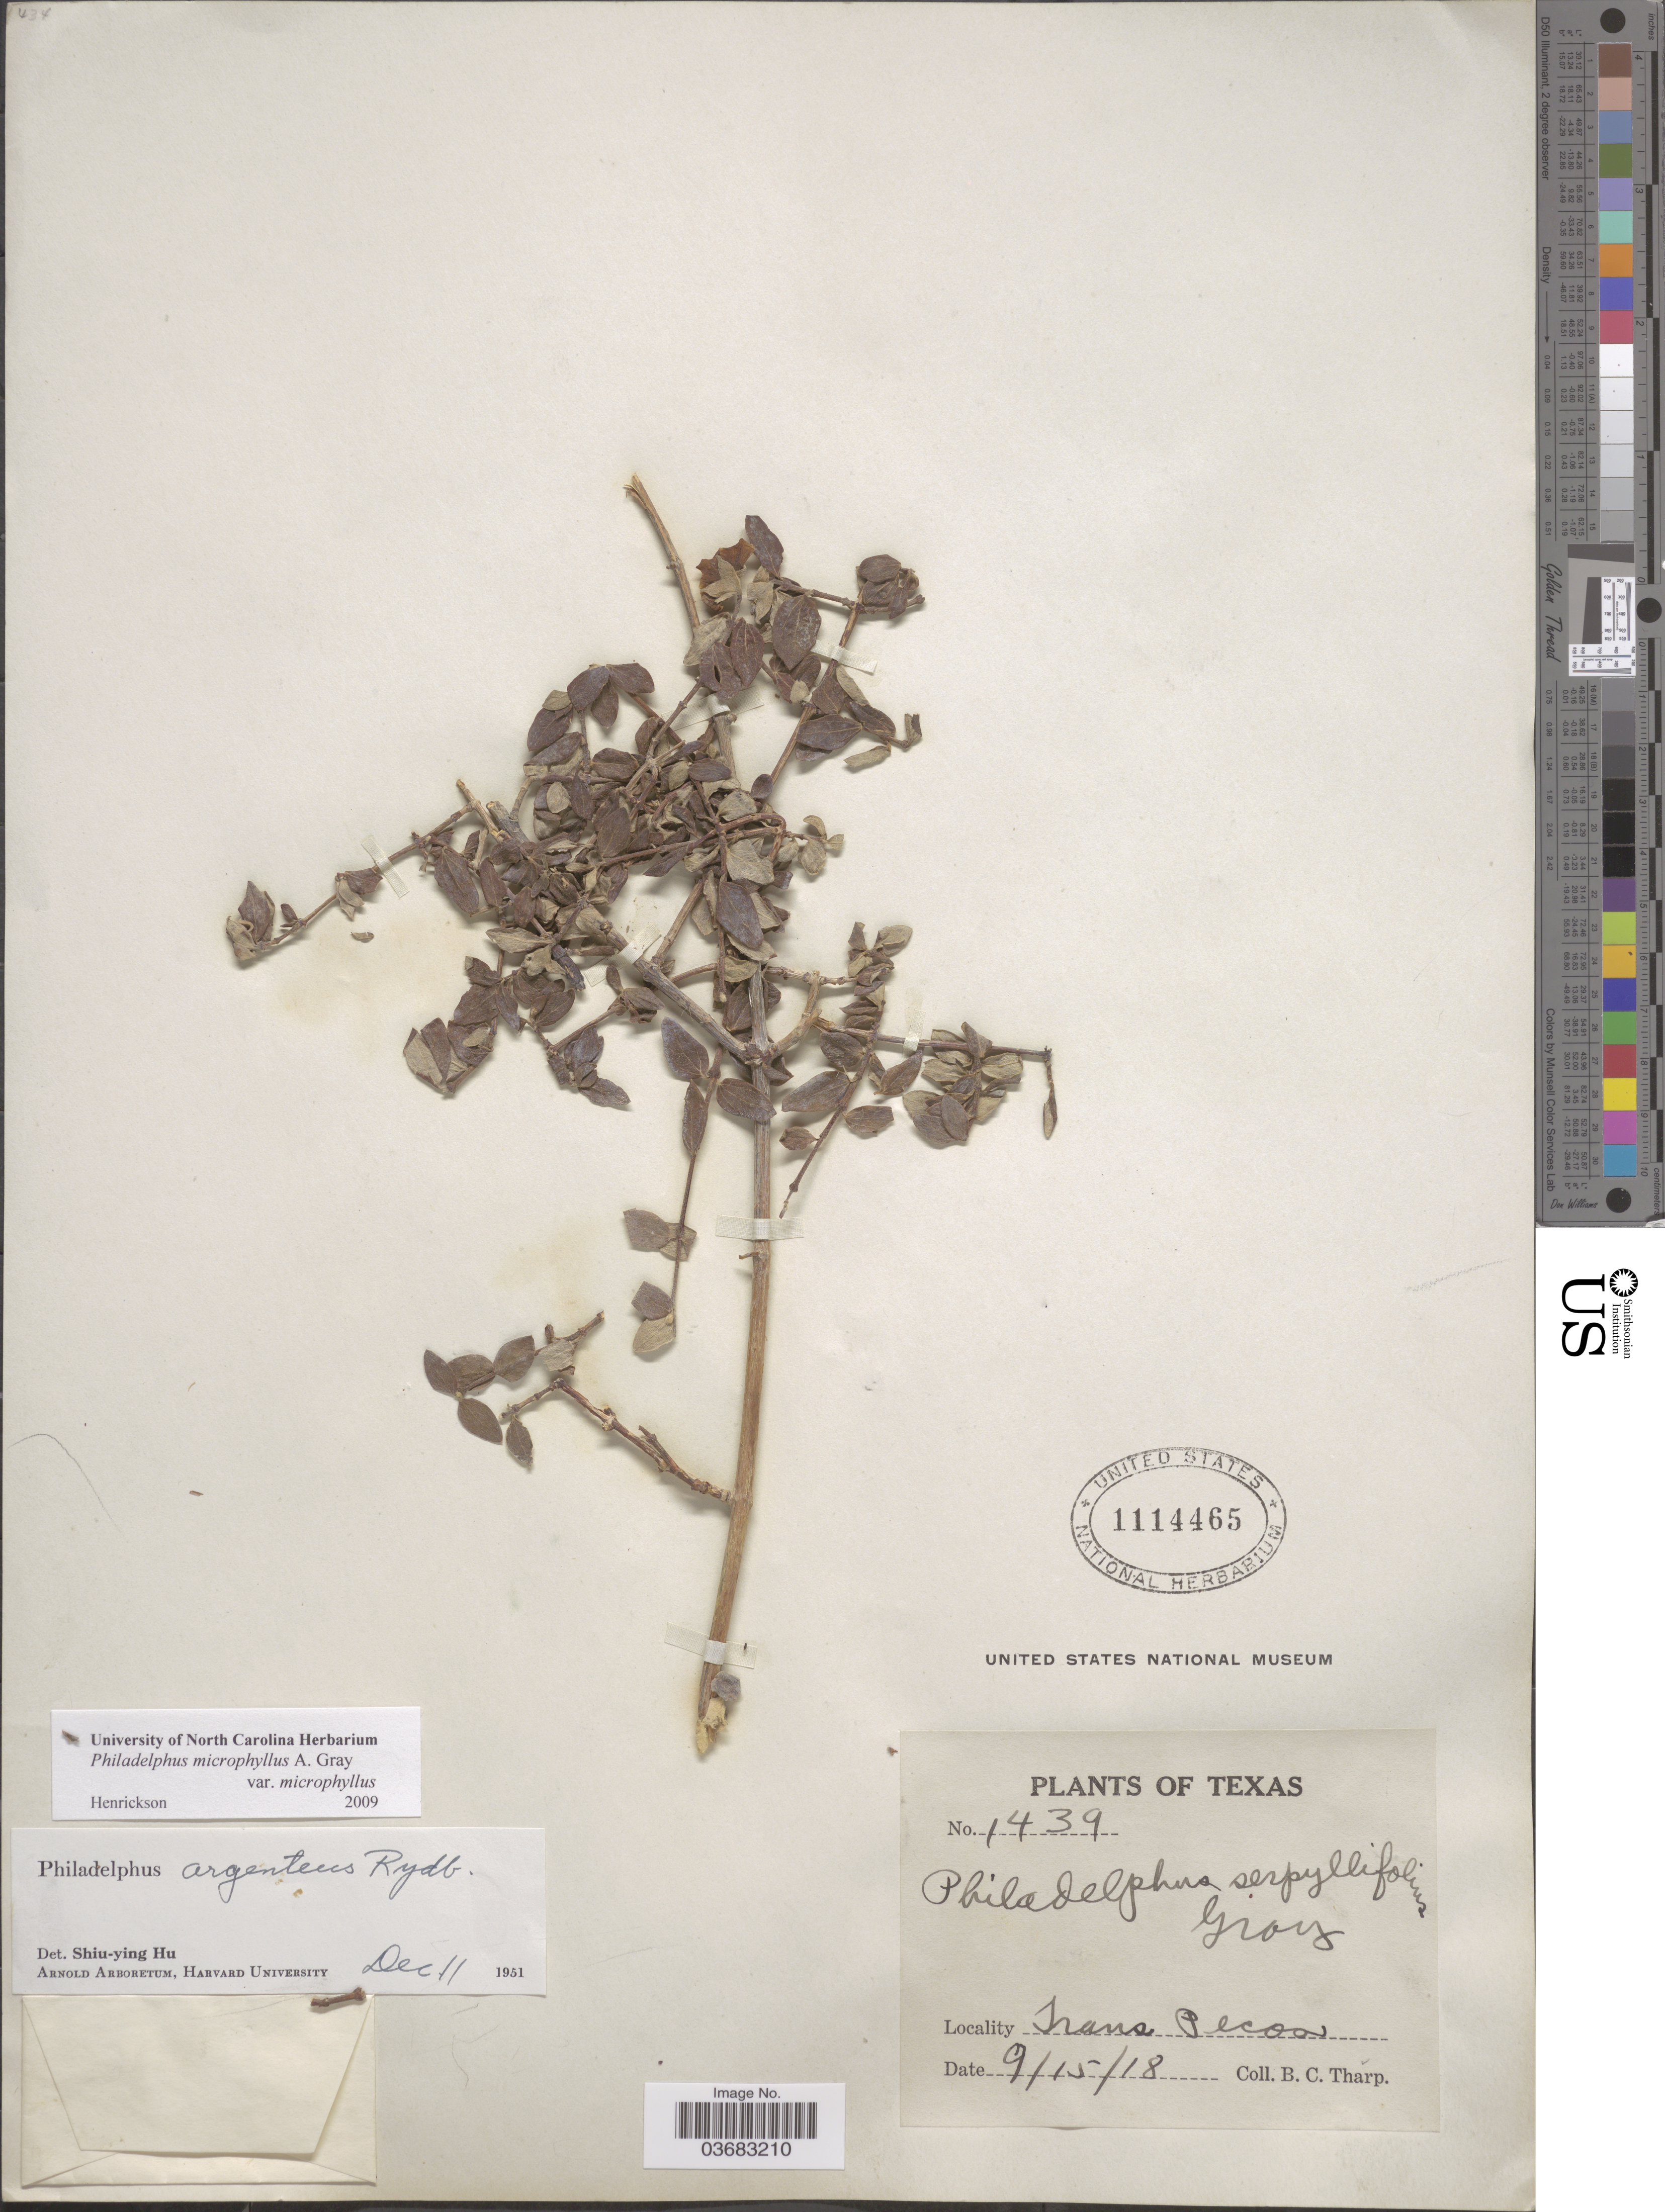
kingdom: Plantae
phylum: Tracheophyta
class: Magnoliopsida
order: Cornales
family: Hydrangeaceae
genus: Philadelphus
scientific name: Philadelphus microphyllus var. microphyllus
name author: A. Gray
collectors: B. C. Tharp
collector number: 1439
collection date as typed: Transcribed d/m/y: 15/9/18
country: United States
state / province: Texas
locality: Trans Pecos.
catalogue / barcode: US 1114465